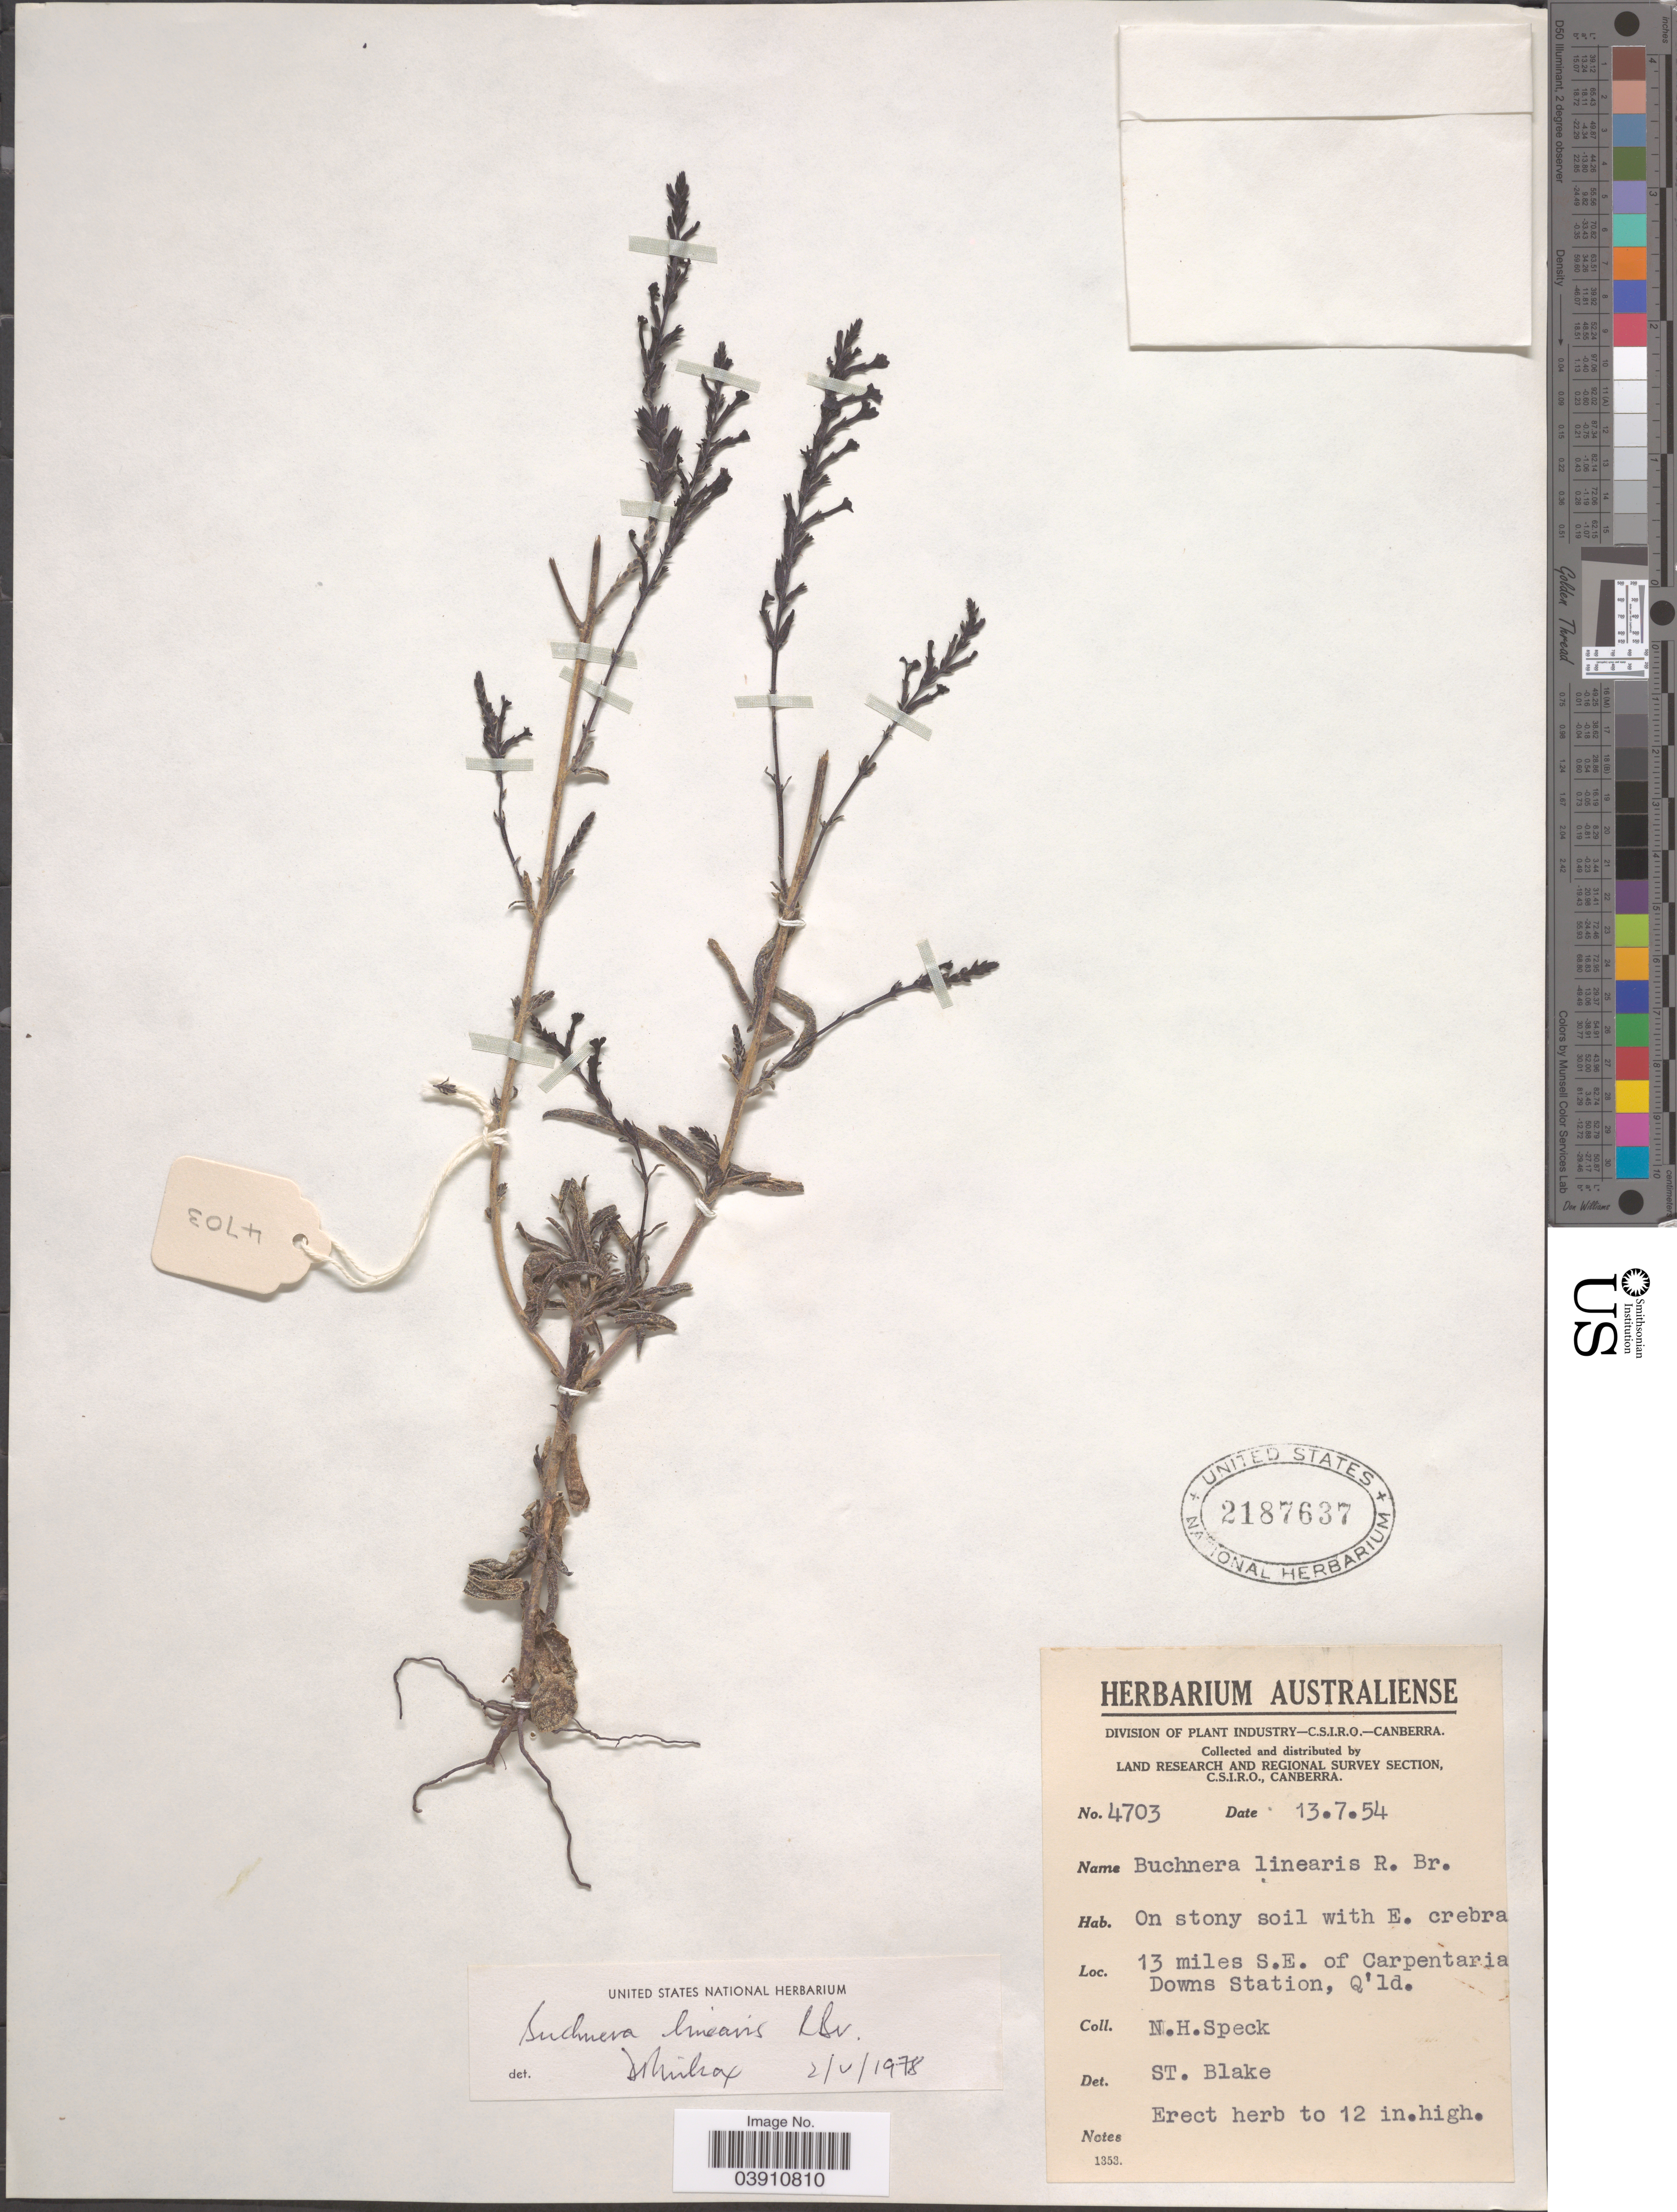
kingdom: Plantae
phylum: Tracheophyta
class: Magnoliopsida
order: Lamiales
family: Orobanchaceae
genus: Buchnera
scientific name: Buchnera linearis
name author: R. Br.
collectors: N. Speck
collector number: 4703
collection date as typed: Transcribed d/m/y: 13/7/54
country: Australia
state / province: Queensland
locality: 13 miles S.E. of Carpentaria Downs Station, Q'ld.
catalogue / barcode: US 2187637